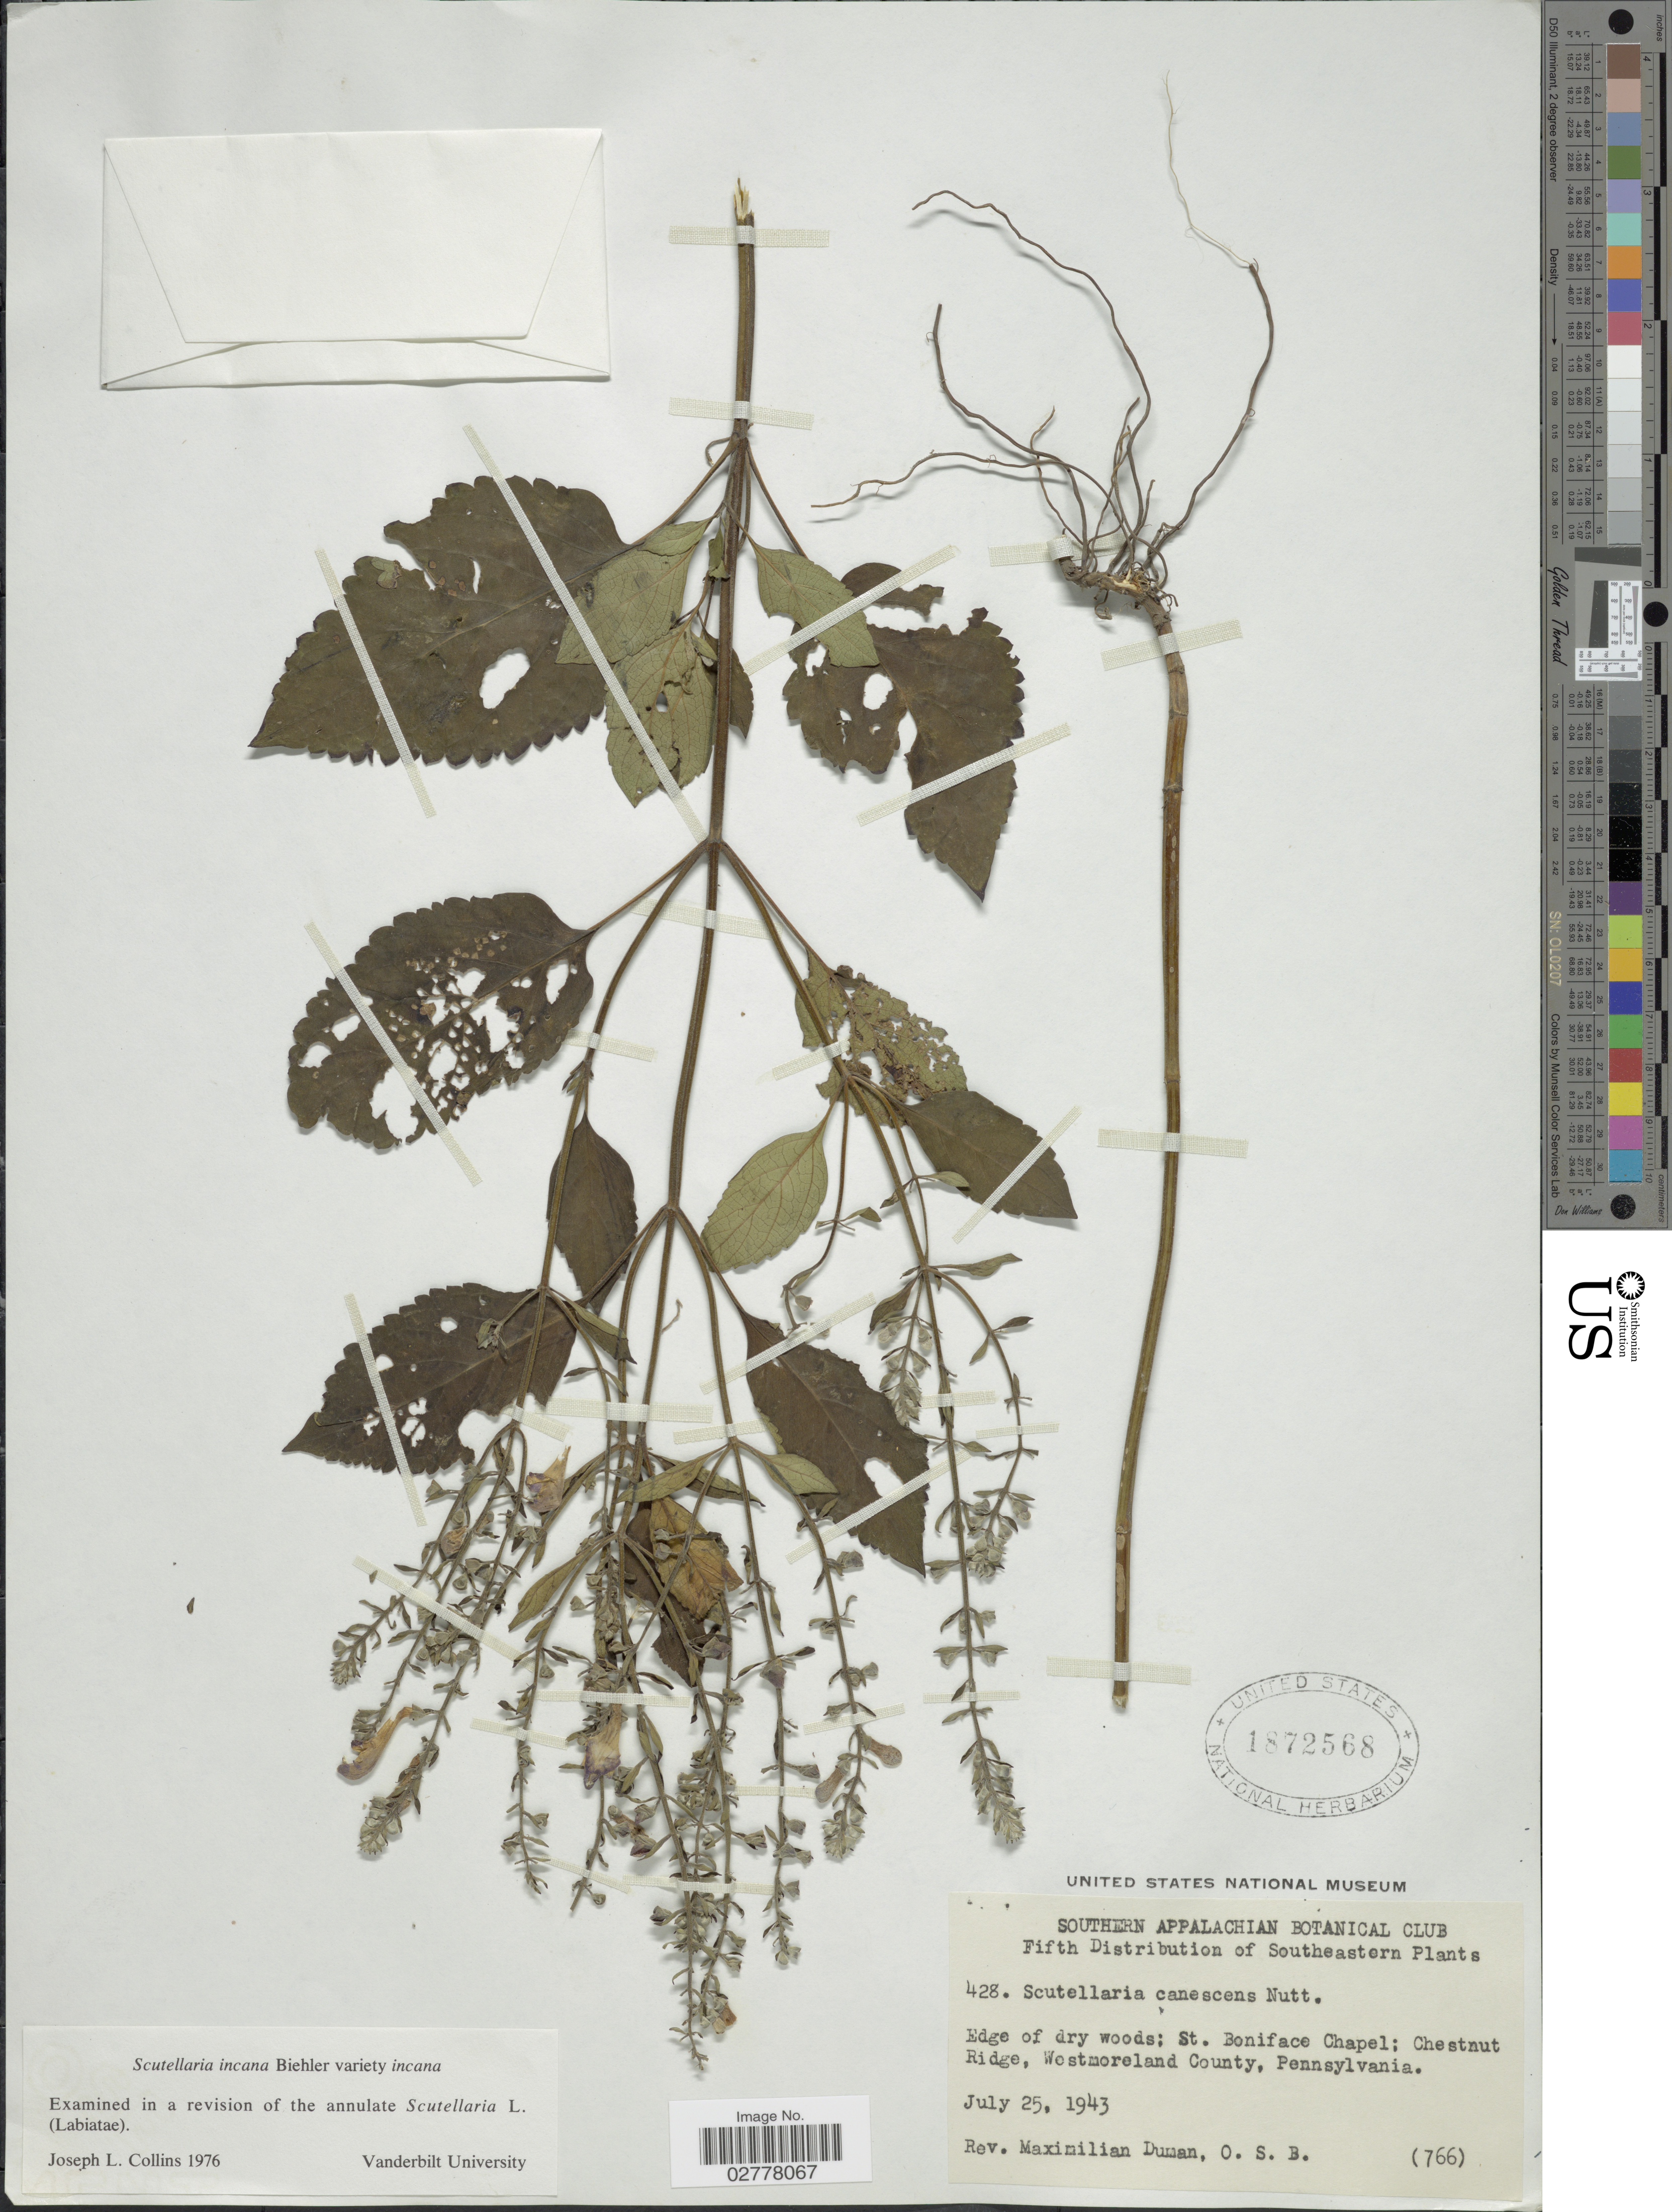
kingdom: Plantae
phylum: Tracheophyta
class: Magnoliopsida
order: Lamiales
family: Lamiaceae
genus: Scutellaria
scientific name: Scutellaria incana var. incana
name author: Biehler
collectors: M. Duman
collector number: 428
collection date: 1943-07-25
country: United States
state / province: Pennsylvania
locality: Southeastern. Edge of dry woods: St. Boniface Chapel; Chestnut Ridge, Westmoreland County.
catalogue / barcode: US 1872568